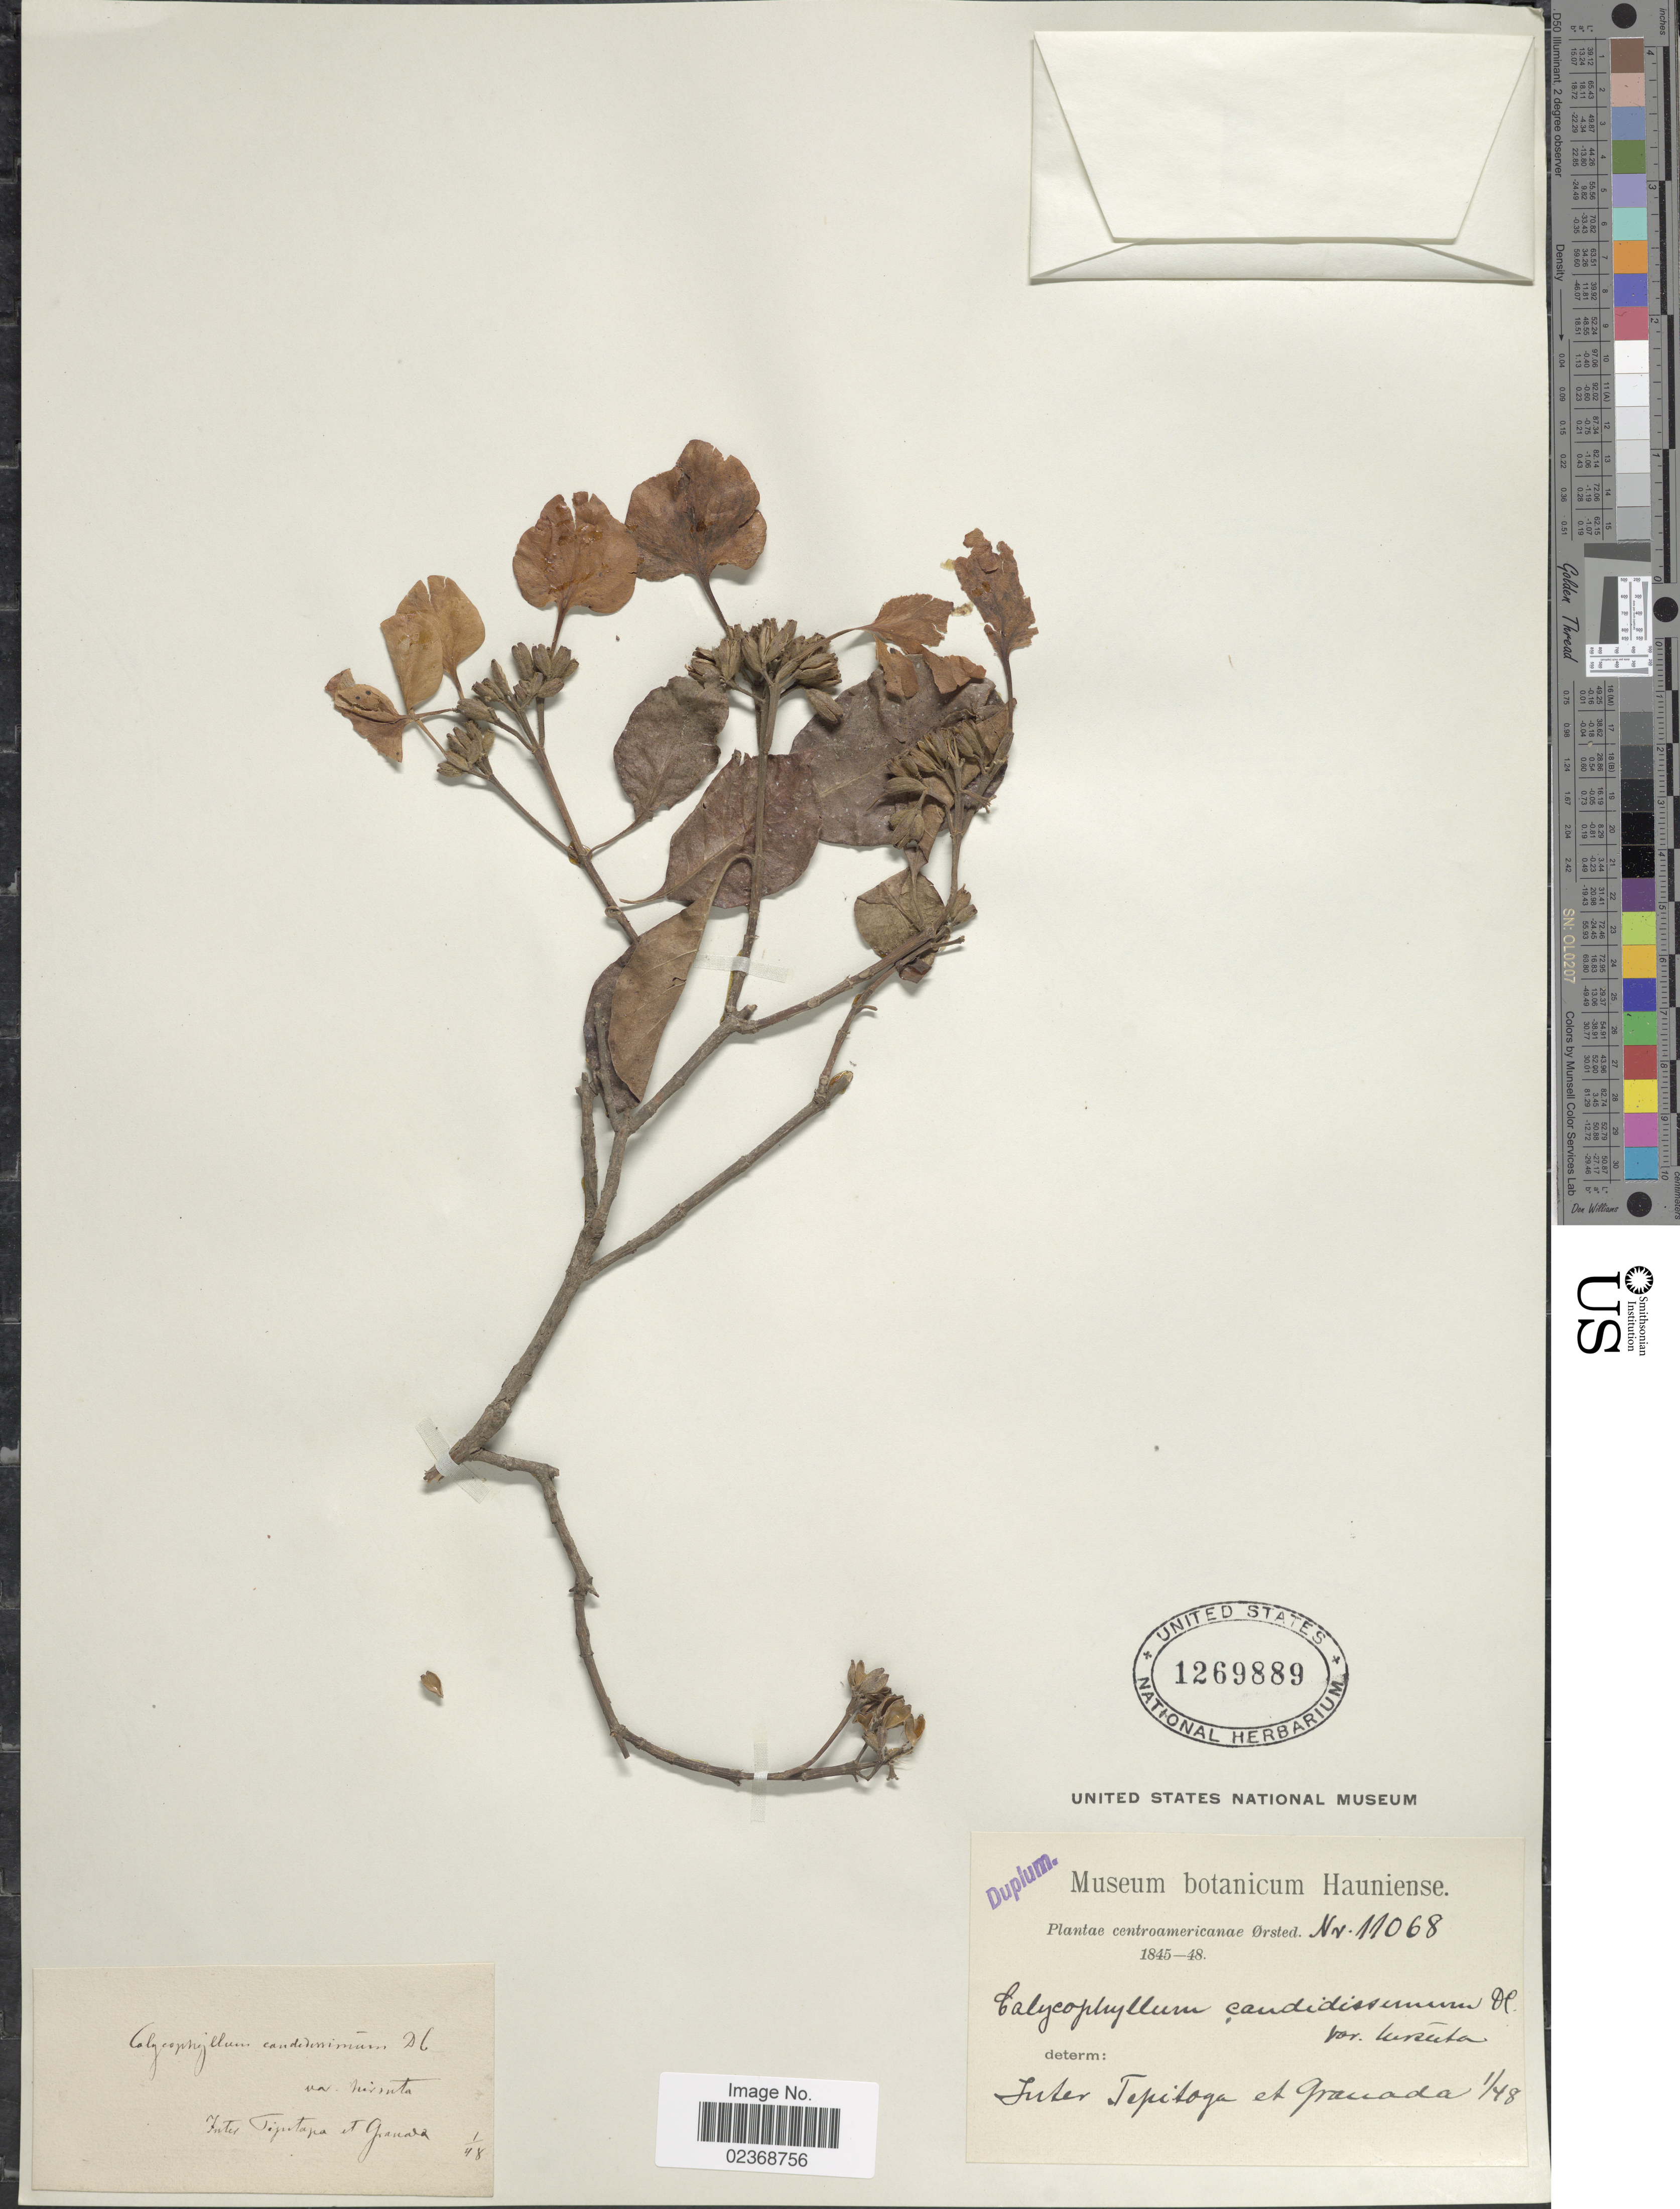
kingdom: Plantae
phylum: Tracheophyta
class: Magnoliopsida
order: Gentianales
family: Rubiaceae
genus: Calycophyllum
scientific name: Calycophyllum candidissimum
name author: (Vahl) DC.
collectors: ex Museum Botanicum Hauniense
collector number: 11068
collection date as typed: Transcribed d/m/y: /1/48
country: Nicaragua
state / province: Granada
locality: Centroamericanae Orsted. Inter Tepitpga et Granada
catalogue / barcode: US 1269889